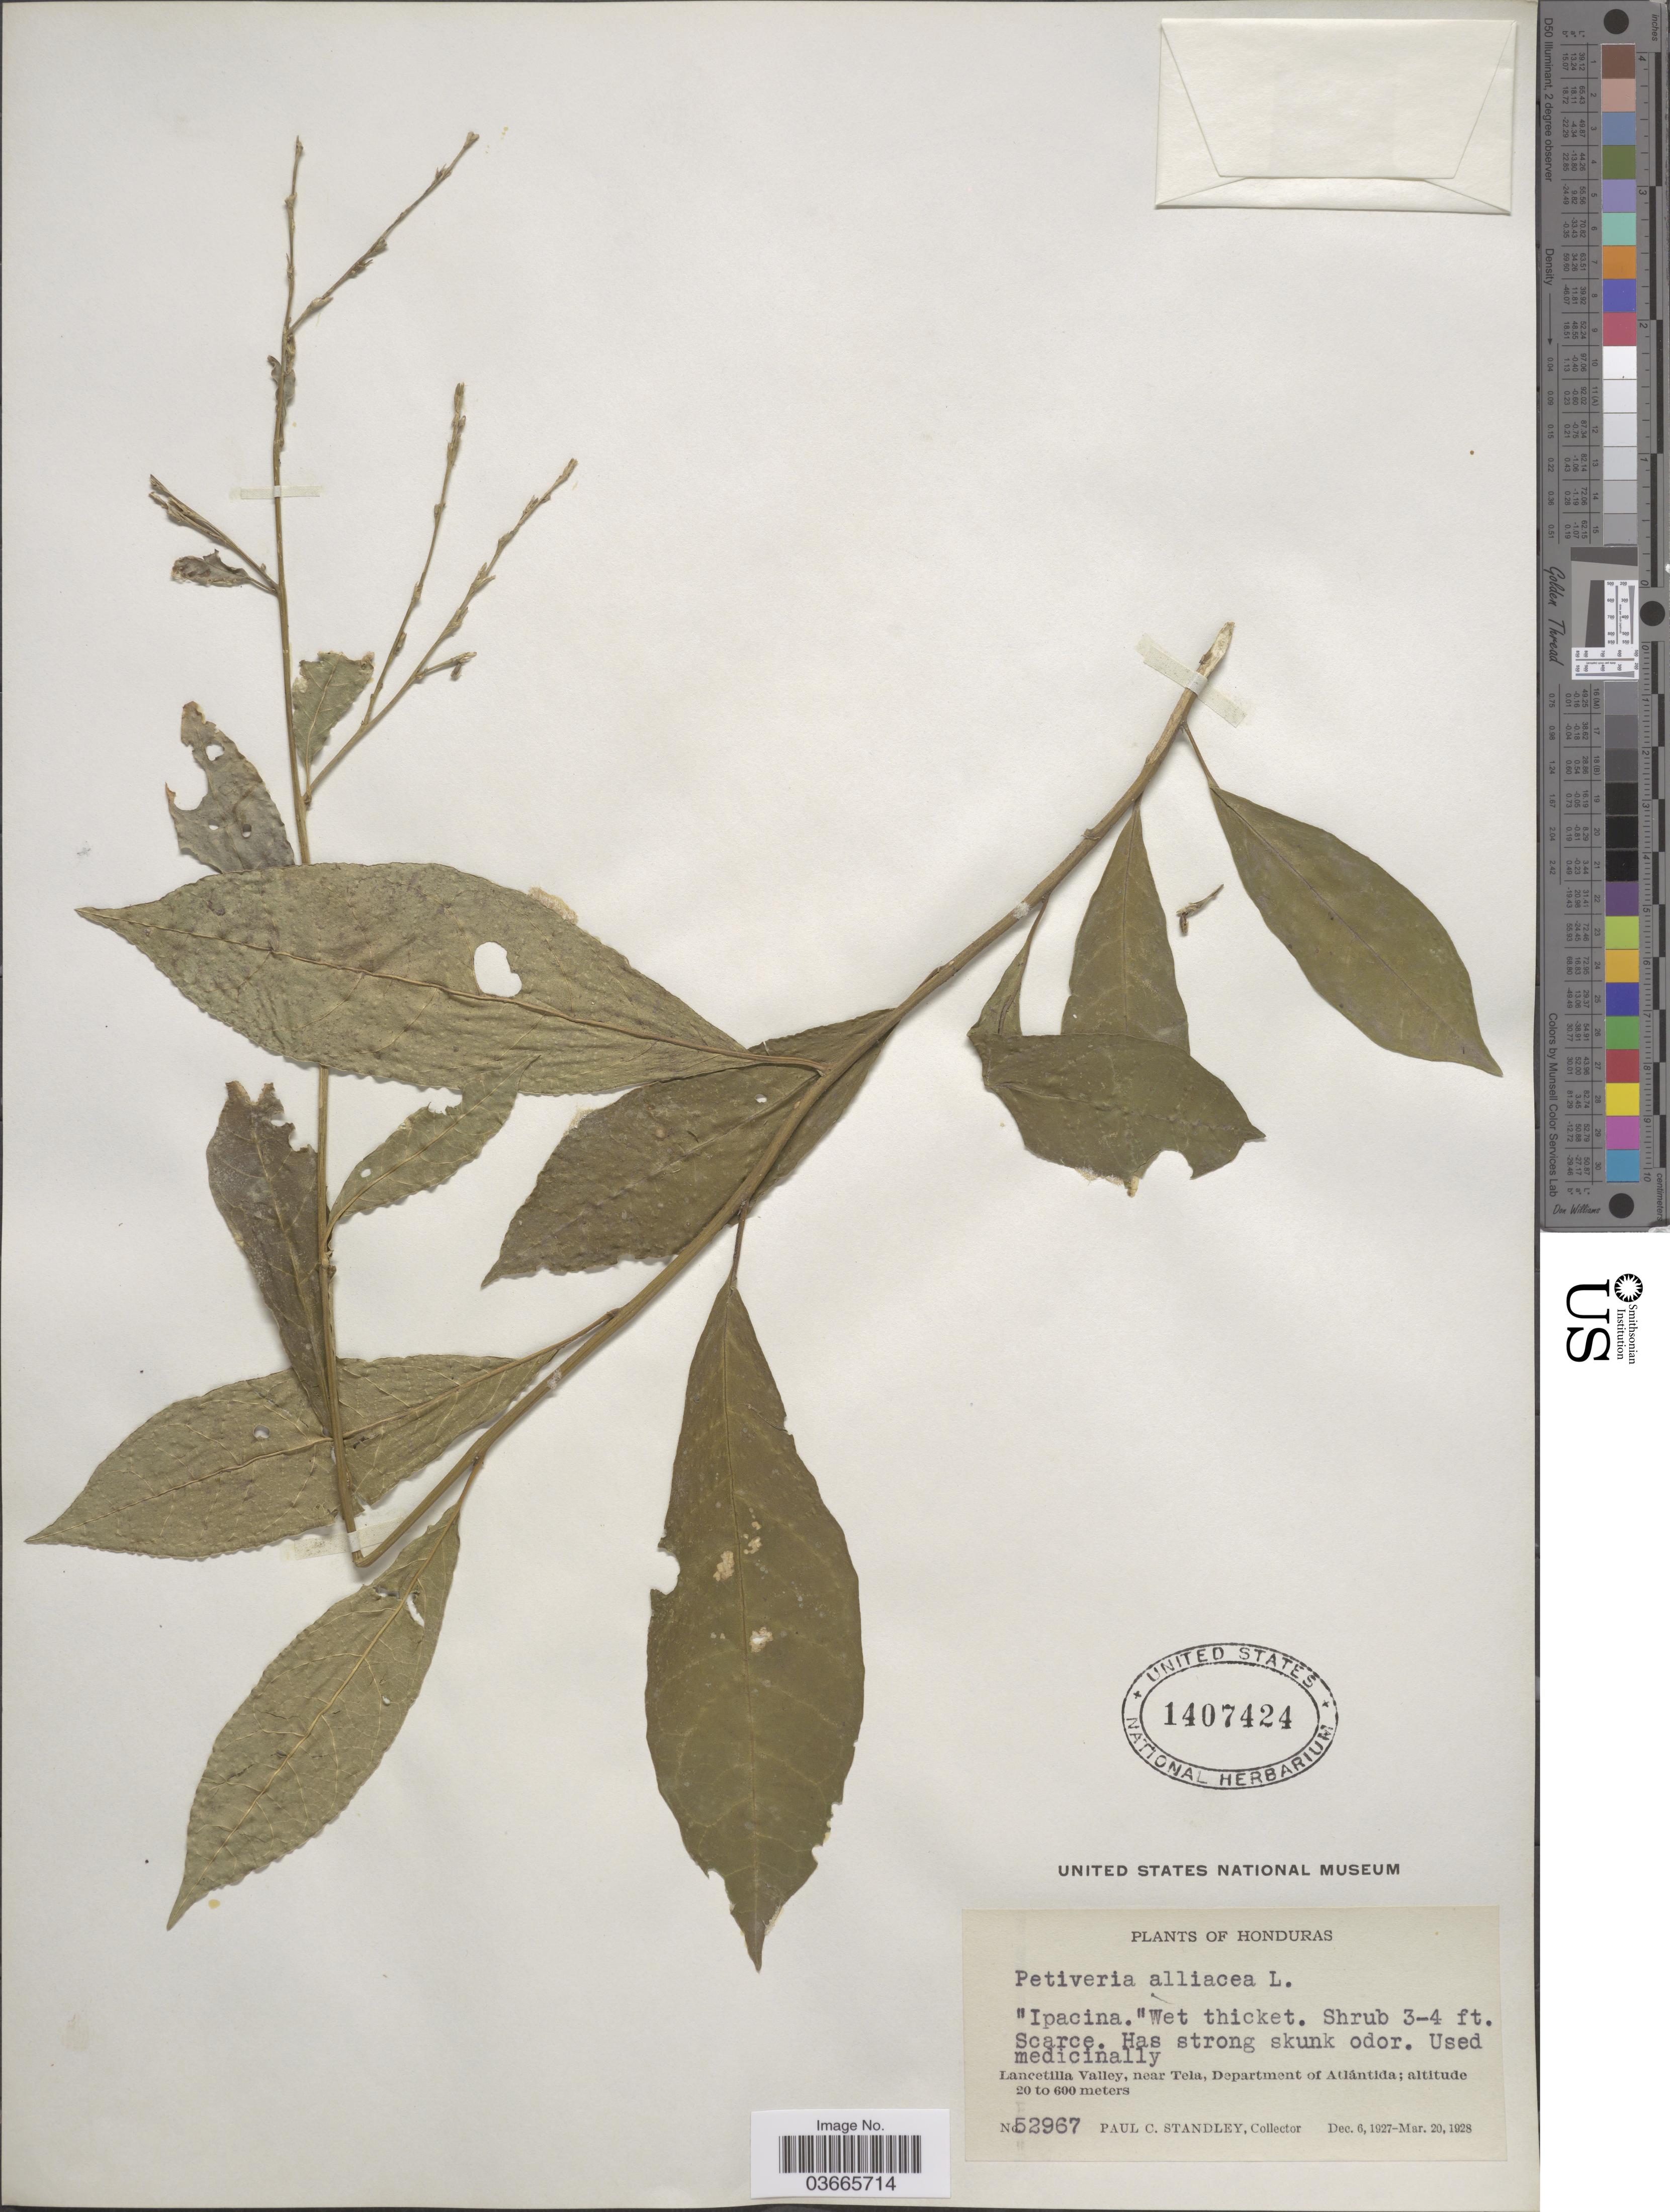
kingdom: Plantae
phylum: Tracheophyta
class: Magnoliopsida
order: Caryophyllales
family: Phytolaccaceae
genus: Petiveria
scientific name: Petiveria alliacea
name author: L.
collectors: P. C. Standley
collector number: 52967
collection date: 1927-12-06/1928-03-20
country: Honduras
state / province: Atlántida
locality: Lancetilla Valley, near Tela, Department of Atlántida.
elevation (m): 20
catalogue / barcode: US 1407424